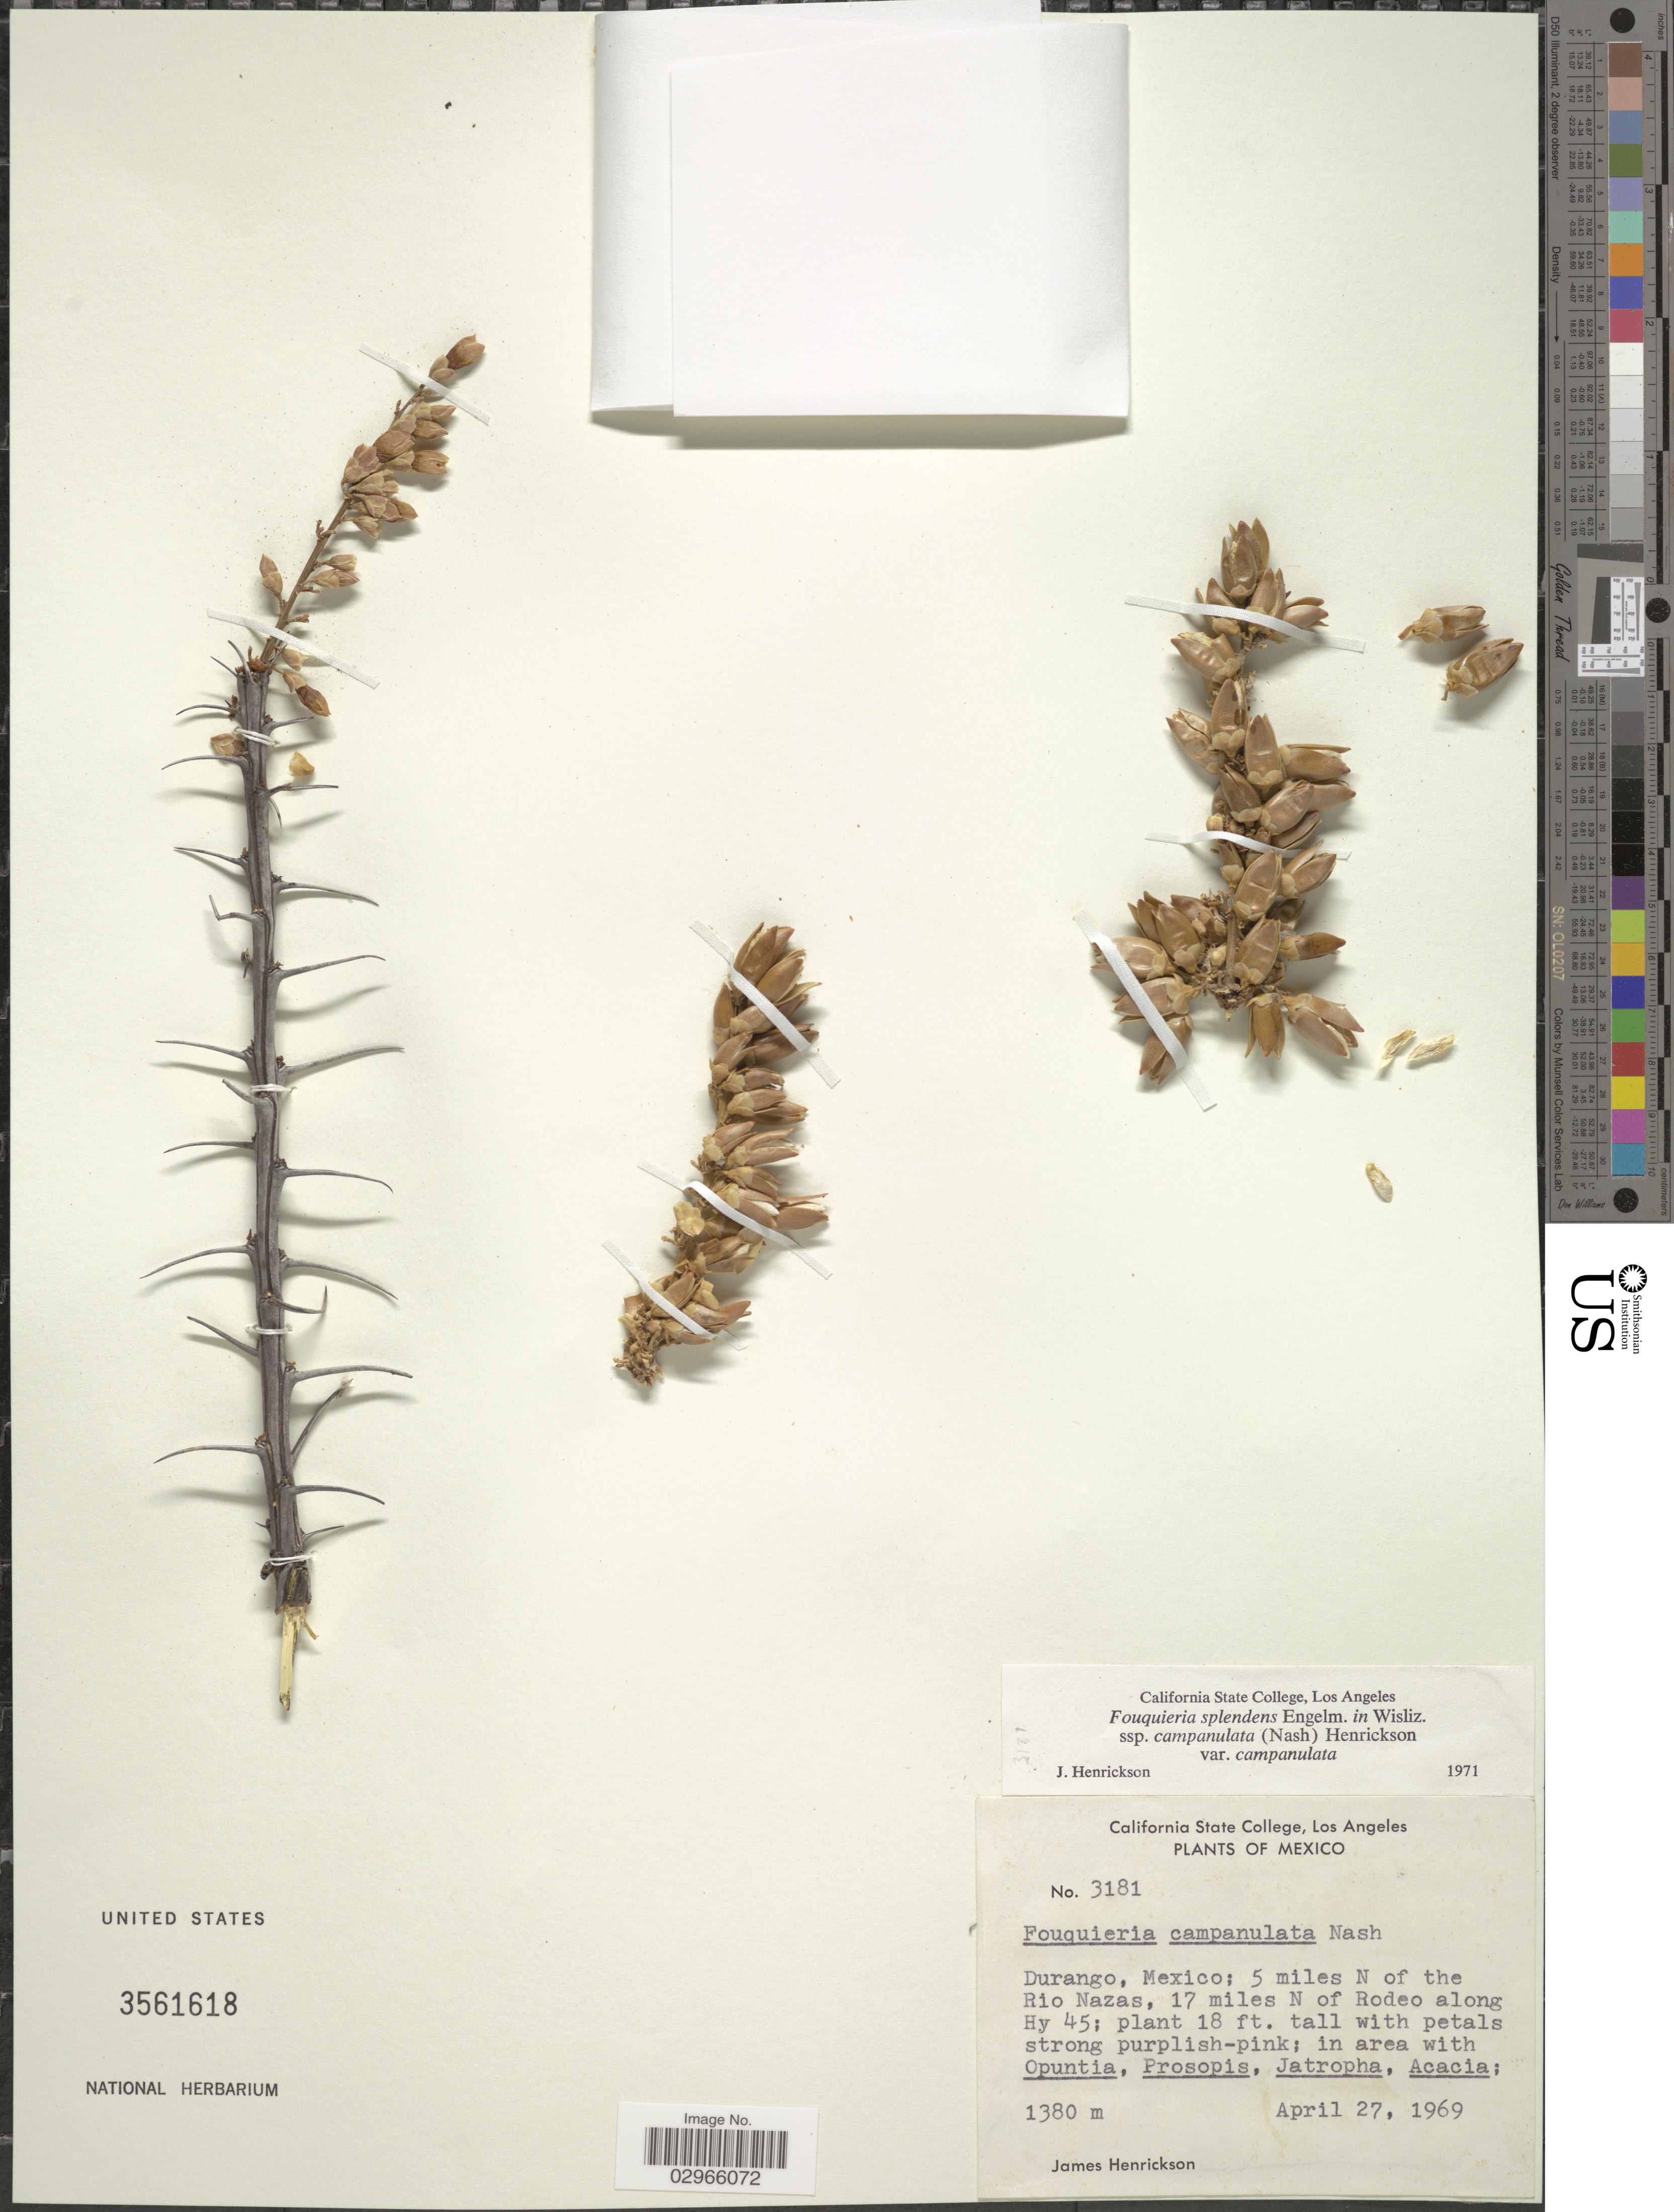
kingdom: Plantae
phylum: Tracheophyta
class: Magnoliopsida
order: Ericales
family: Fouquieriaceae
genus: Fouquieria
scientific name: Fouquieria splendens subsp. campanulata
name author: Engelm.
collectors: J. Henrickson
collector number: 3181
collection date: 1969-04-27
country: Mexico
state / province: Durango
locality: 5 miles N of the Rio Nazas, 17 miles N of Rodeo along Hy 45.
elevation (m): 1380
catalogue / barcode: US 3561618